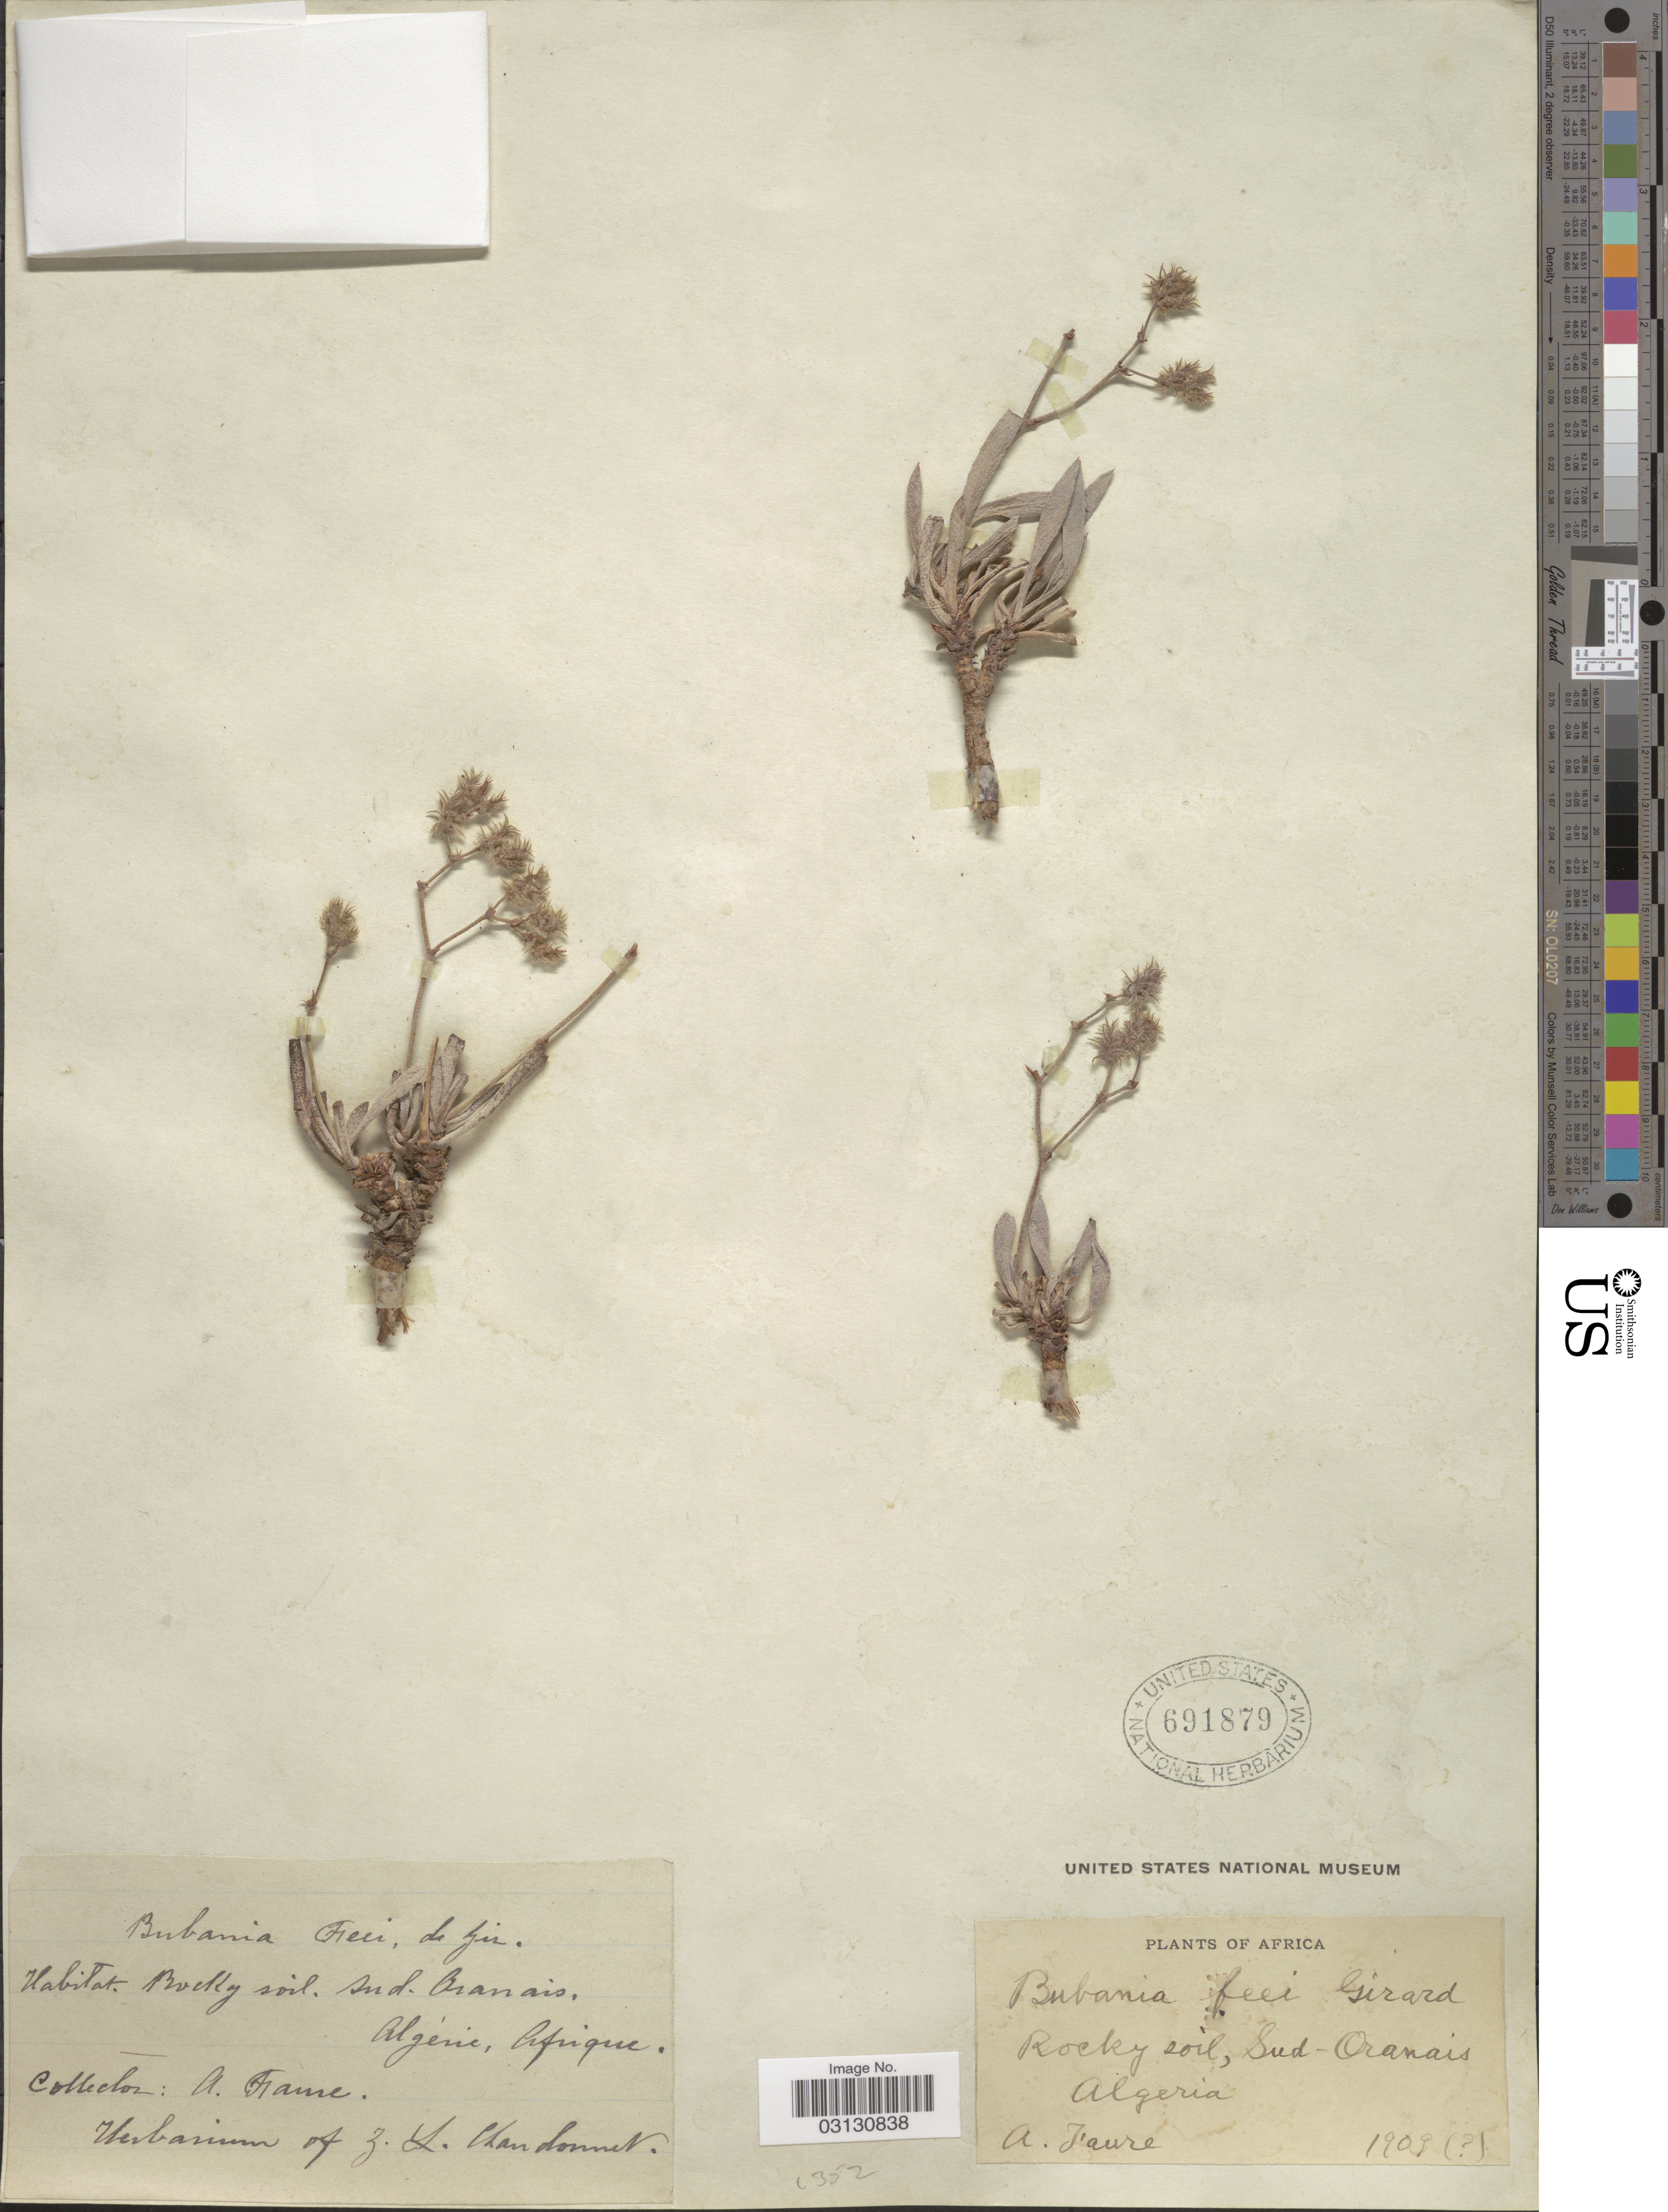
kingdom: Plantae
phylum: Tracheophyta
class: Magnoliopsida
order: Caryophyllales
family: Plumbaginaceae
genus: Ceratolimon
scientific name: Ceratolimon feei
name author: (Girard) M.B. Crespo & Lledó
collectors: A. Faure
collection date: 1909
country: Algeria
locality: Rocky soil, Sud-Oranais.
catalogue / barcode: US 691879